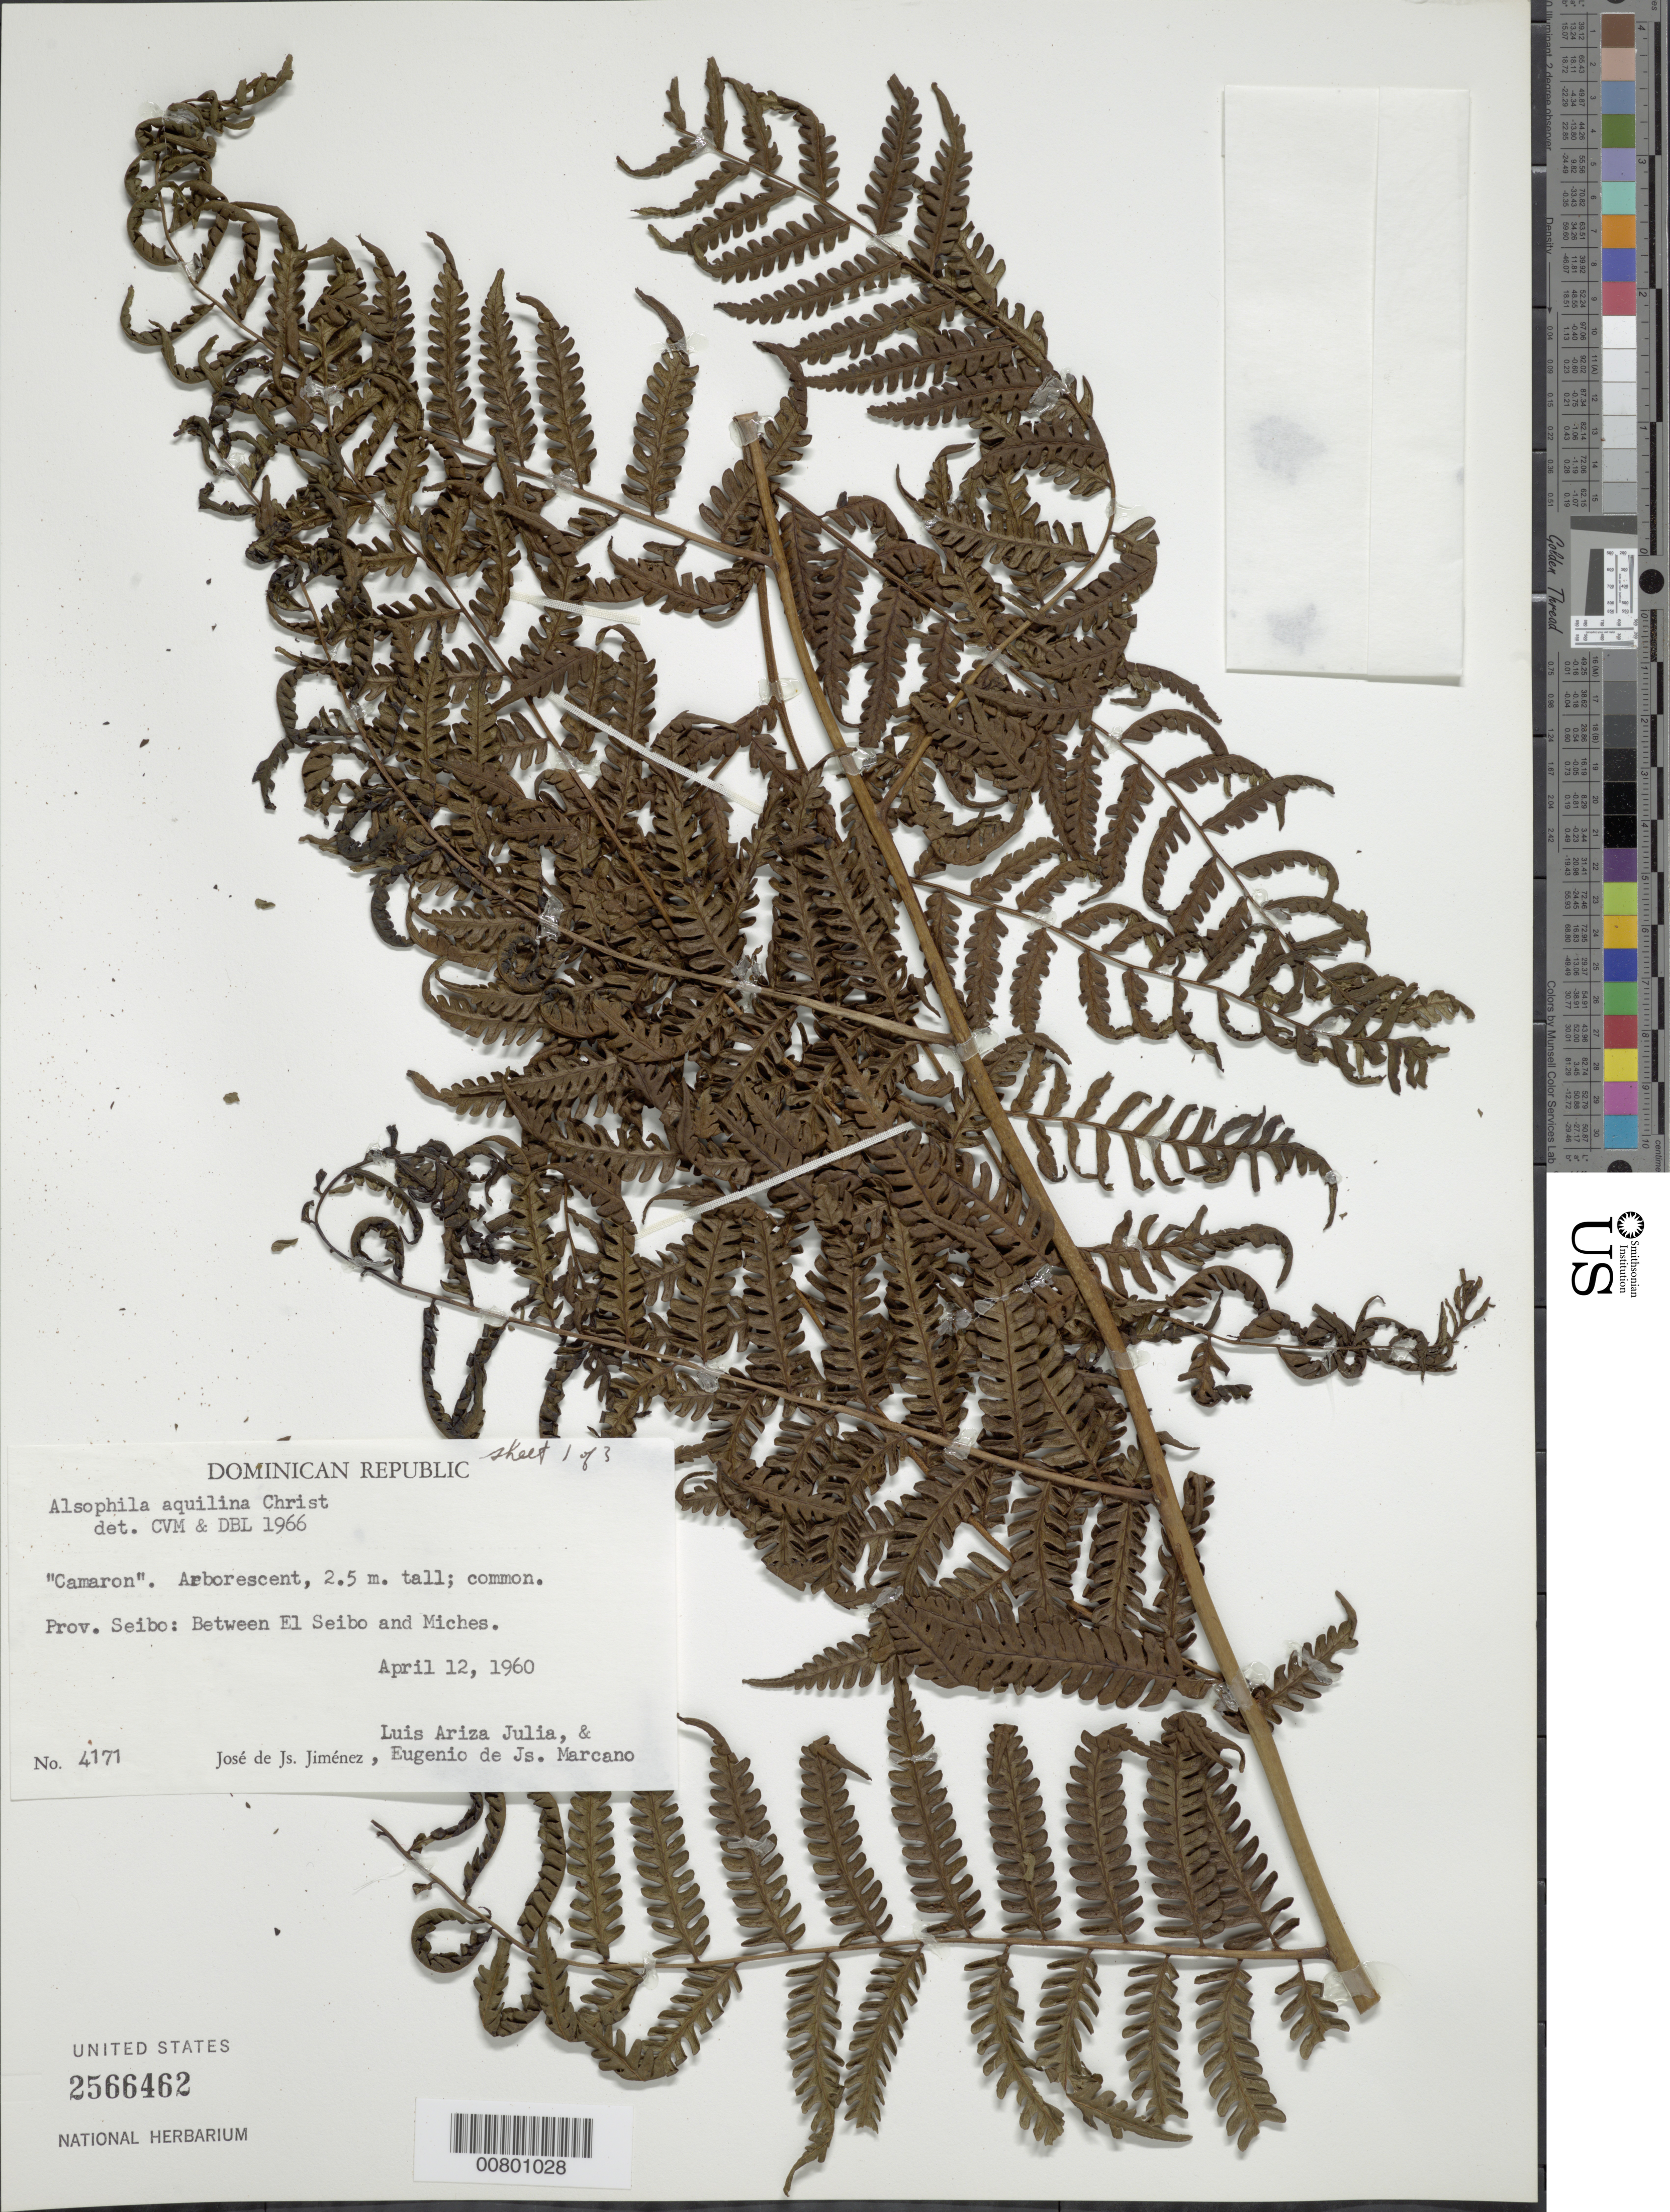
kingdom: Plantae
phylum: Tracheophyta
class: Polypodiopsida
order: Cyatheales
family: Cyatheaceae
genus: Cyathea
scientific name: Cyathea parvula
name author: (Jenman) Domin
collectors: J. J. Jiménez, L. Ariza-Julia & E. J. Marcano F.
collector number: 4171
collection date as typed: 12 Apr 1960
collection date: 1960-04-12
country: Dominican Republic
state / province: El Seibo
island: Hispaniola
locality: El Seibo to Miches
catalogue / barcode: US 2566462